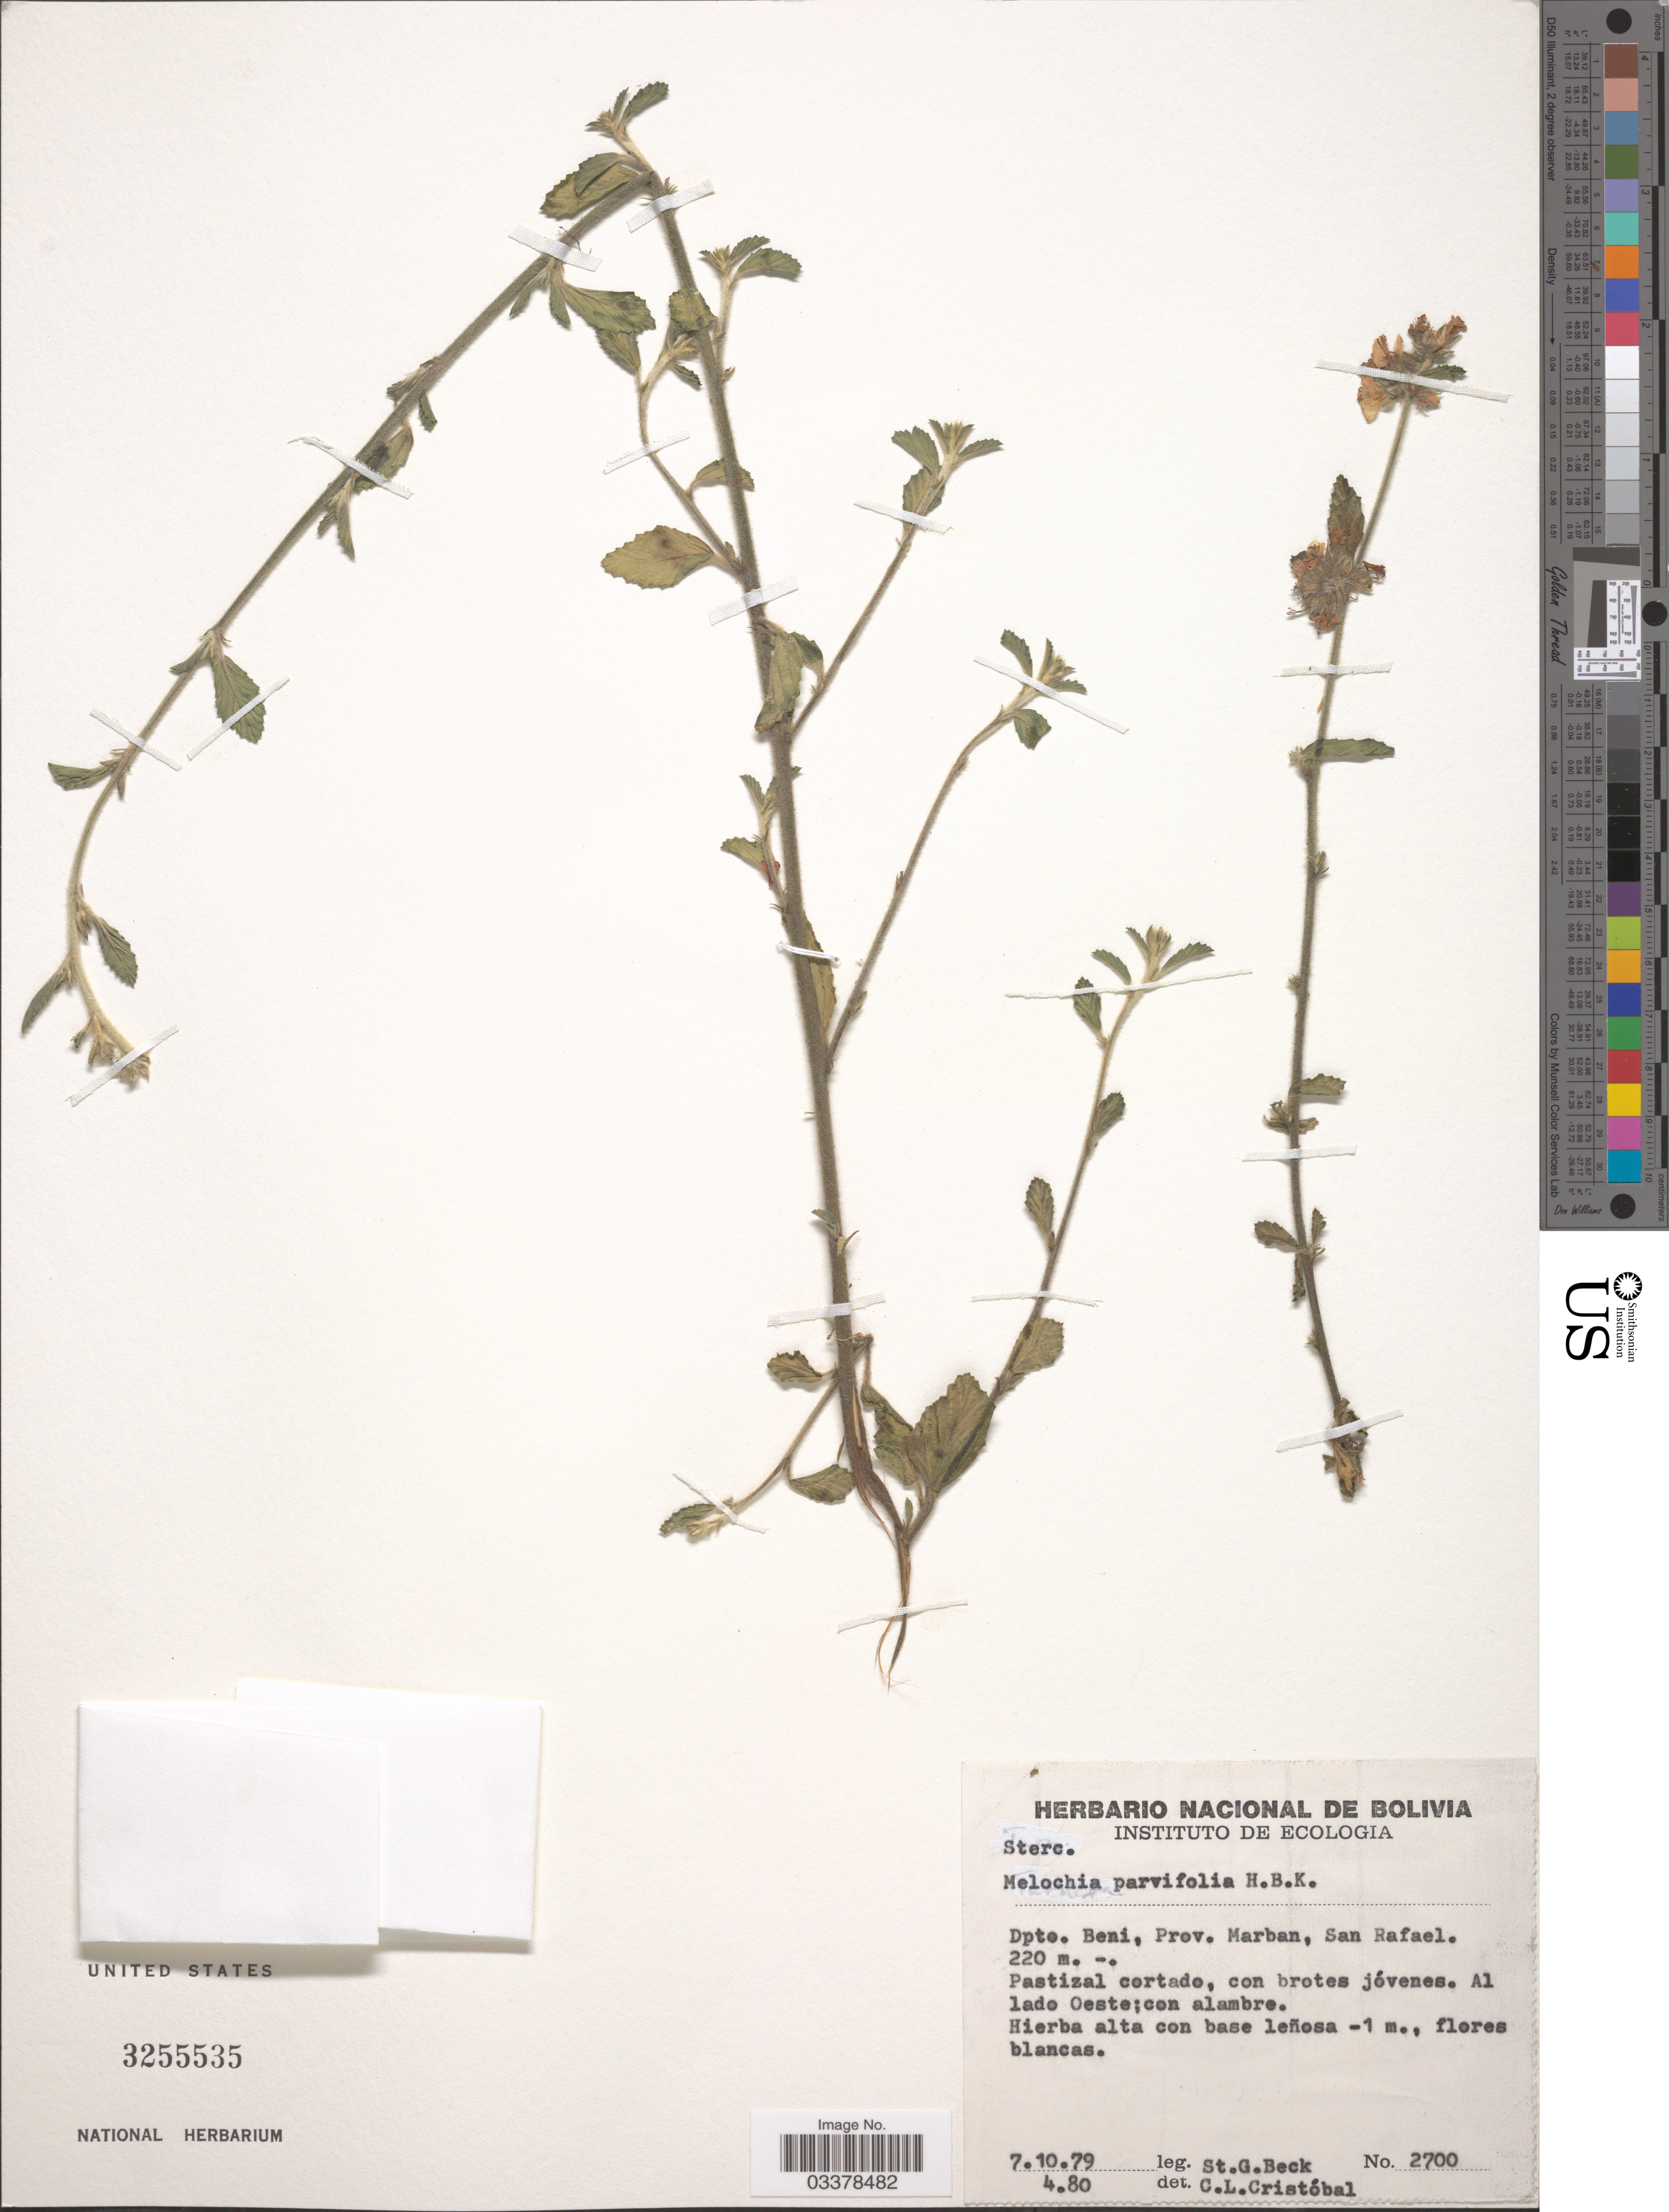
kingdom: Plantae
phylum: Tracheophyta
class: Magnoliopsida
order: Malvales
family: Malvaceae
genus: Melochia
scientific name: Melochia parvifolia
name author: Kunth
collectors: S. G. Beck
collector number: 2700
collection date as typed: Transcribed d/m/y: 7/10/79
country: Bolivia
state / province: Beni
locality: Dpto. Beni, Prov. Marban, San Rafael. Pastizal cortado, con brotes jóvenes. Al lado Oeste; con alambre.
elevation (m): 220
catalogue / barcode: US 3255535